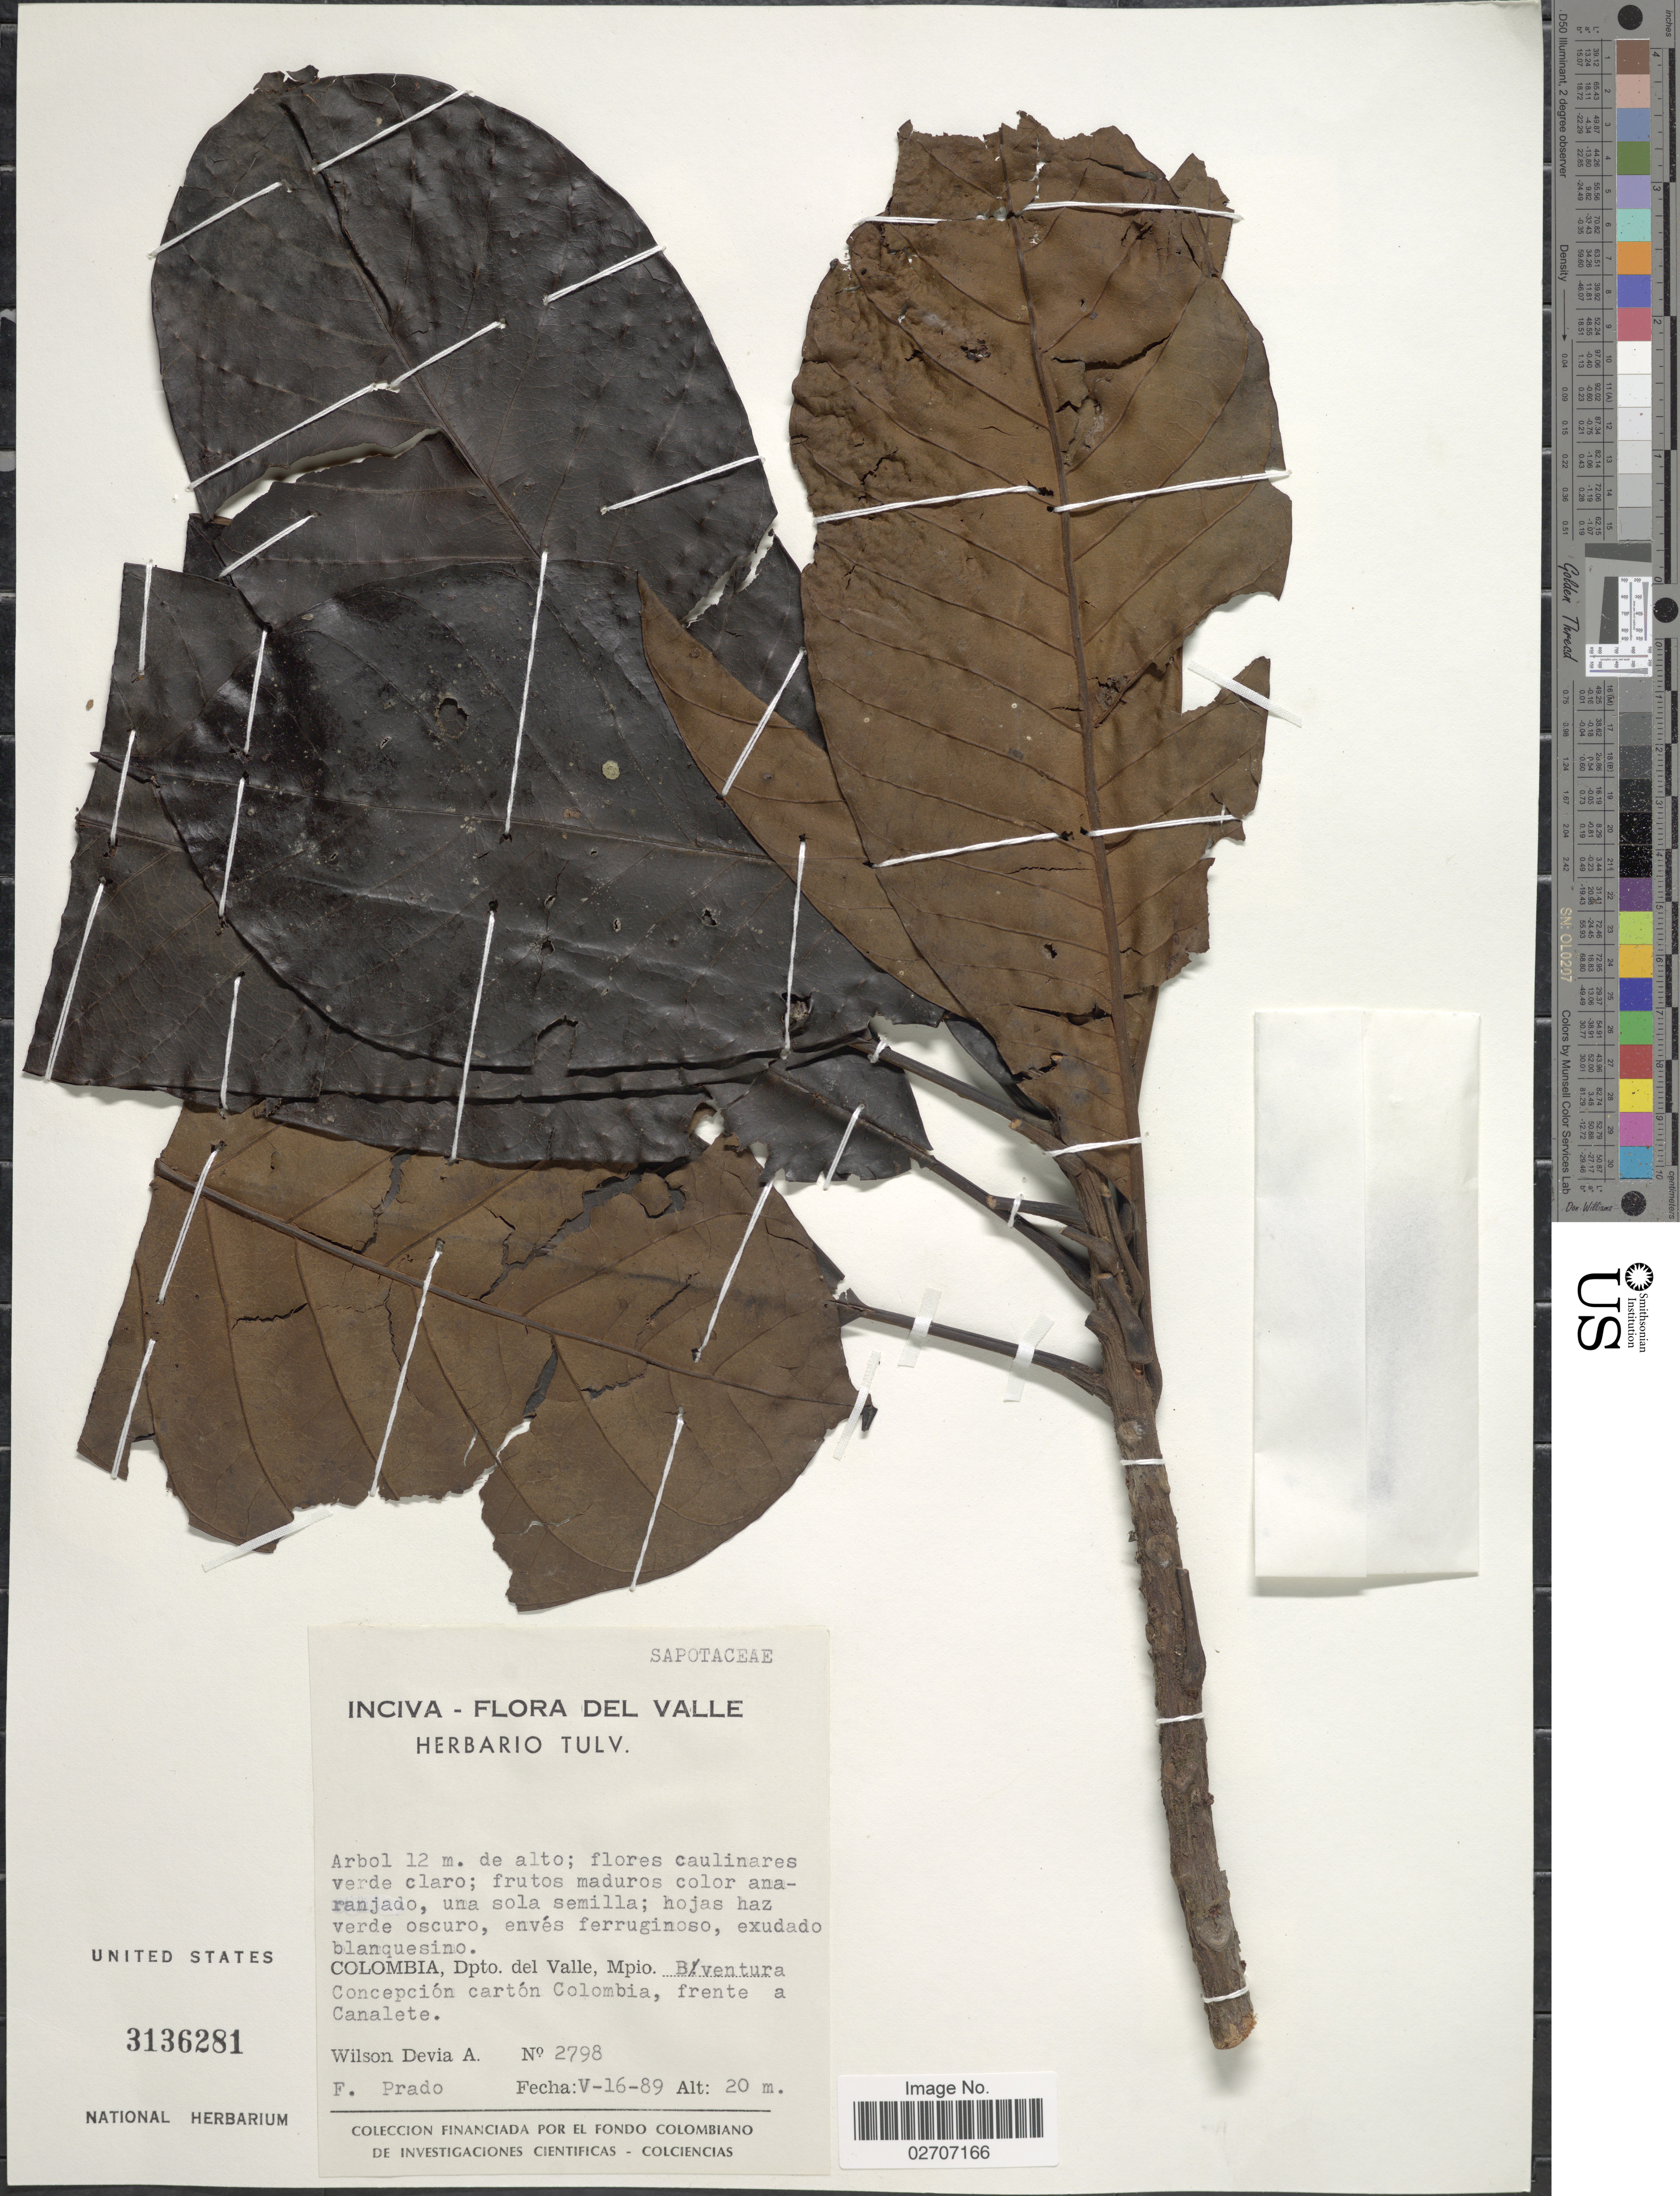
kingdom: Plantae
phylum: Tracheophyta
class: Magnoliopsida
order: Ericales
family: Sapotaceae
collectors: W. Devia A. & Prado. F.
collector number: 2798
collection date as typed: Transcribed d/m/y: 16/5/89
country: Colombia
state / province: Valle del Cauca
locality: Colombia, Dpto. del Valle., Mpio B ventura Concepcion carton Colombia, frente a Canalete.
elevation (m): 20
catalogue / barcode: US 3136281